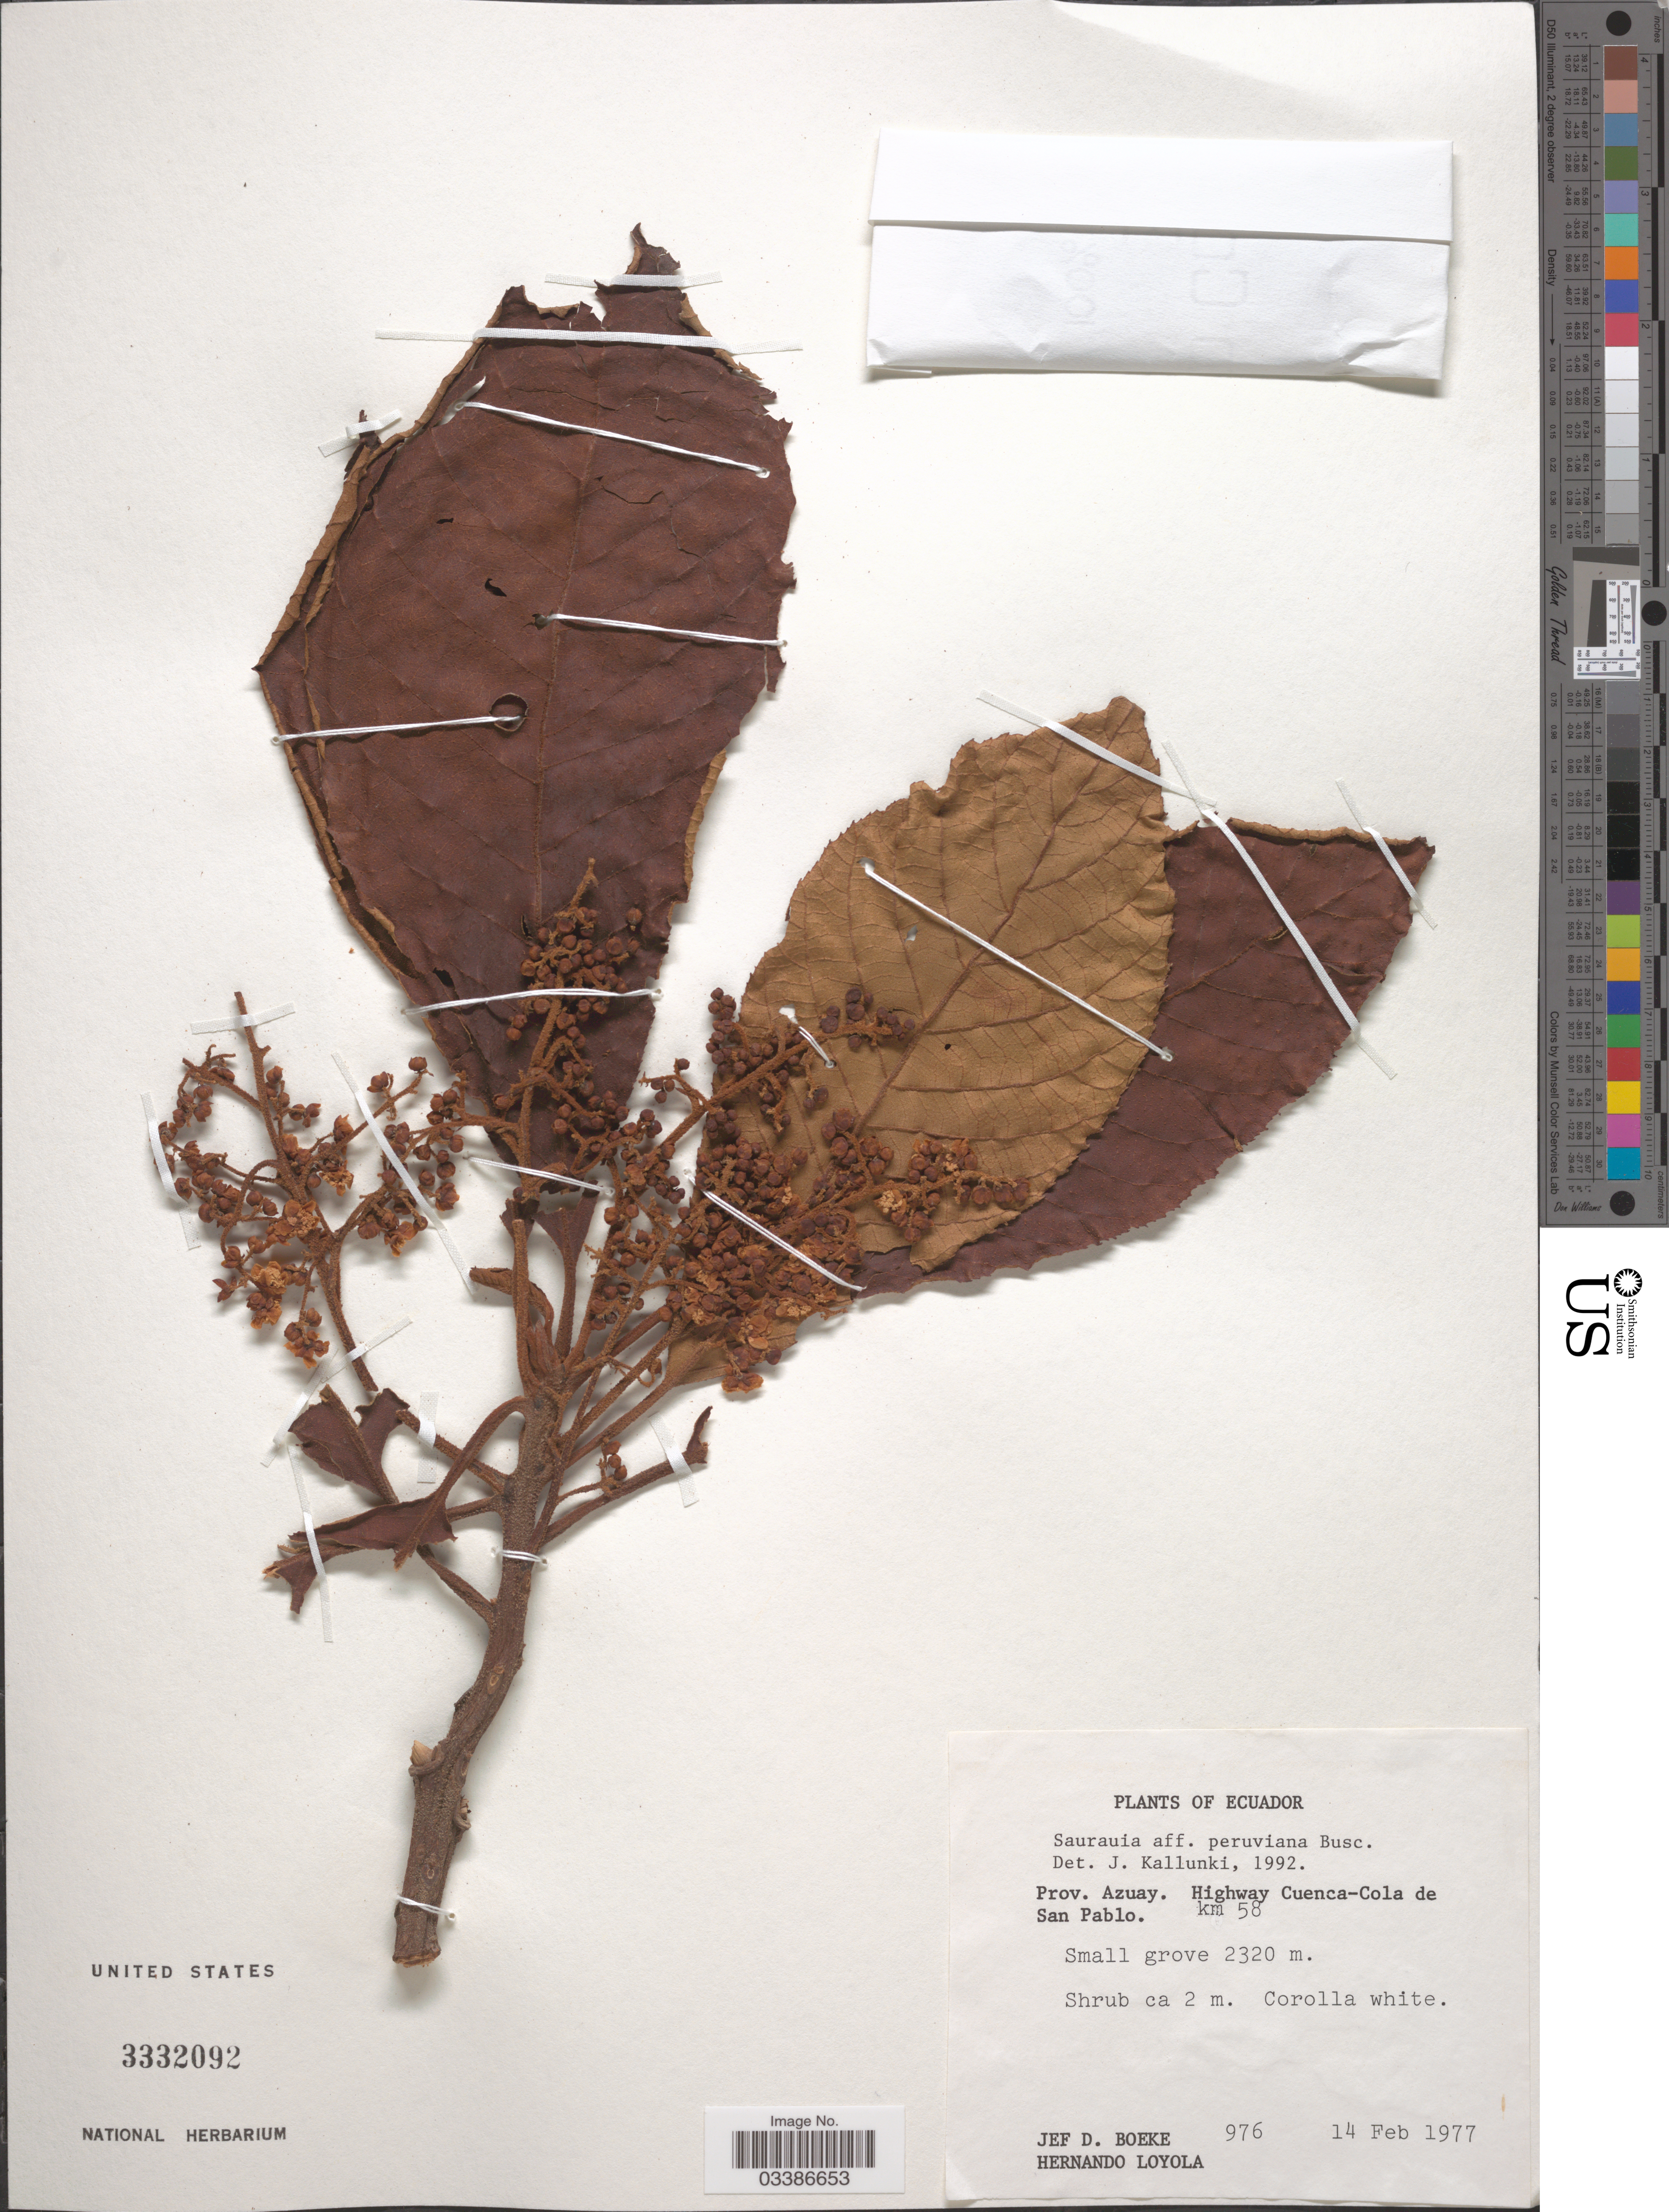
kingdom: Plantae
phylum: Tracheophyta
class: Magnoliopsida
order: Ericales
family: Actinidiaceae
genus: Saurauia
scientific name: Saurauia peruviana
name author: Buscal.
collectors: J. Boeke & H. Loyola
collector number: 976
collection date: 1977-02-14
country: Ecuador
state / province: Azuay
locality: Highway Cuenca-Cola de San Pablo. Km 58.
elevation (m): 2320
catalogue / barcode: US 3332092